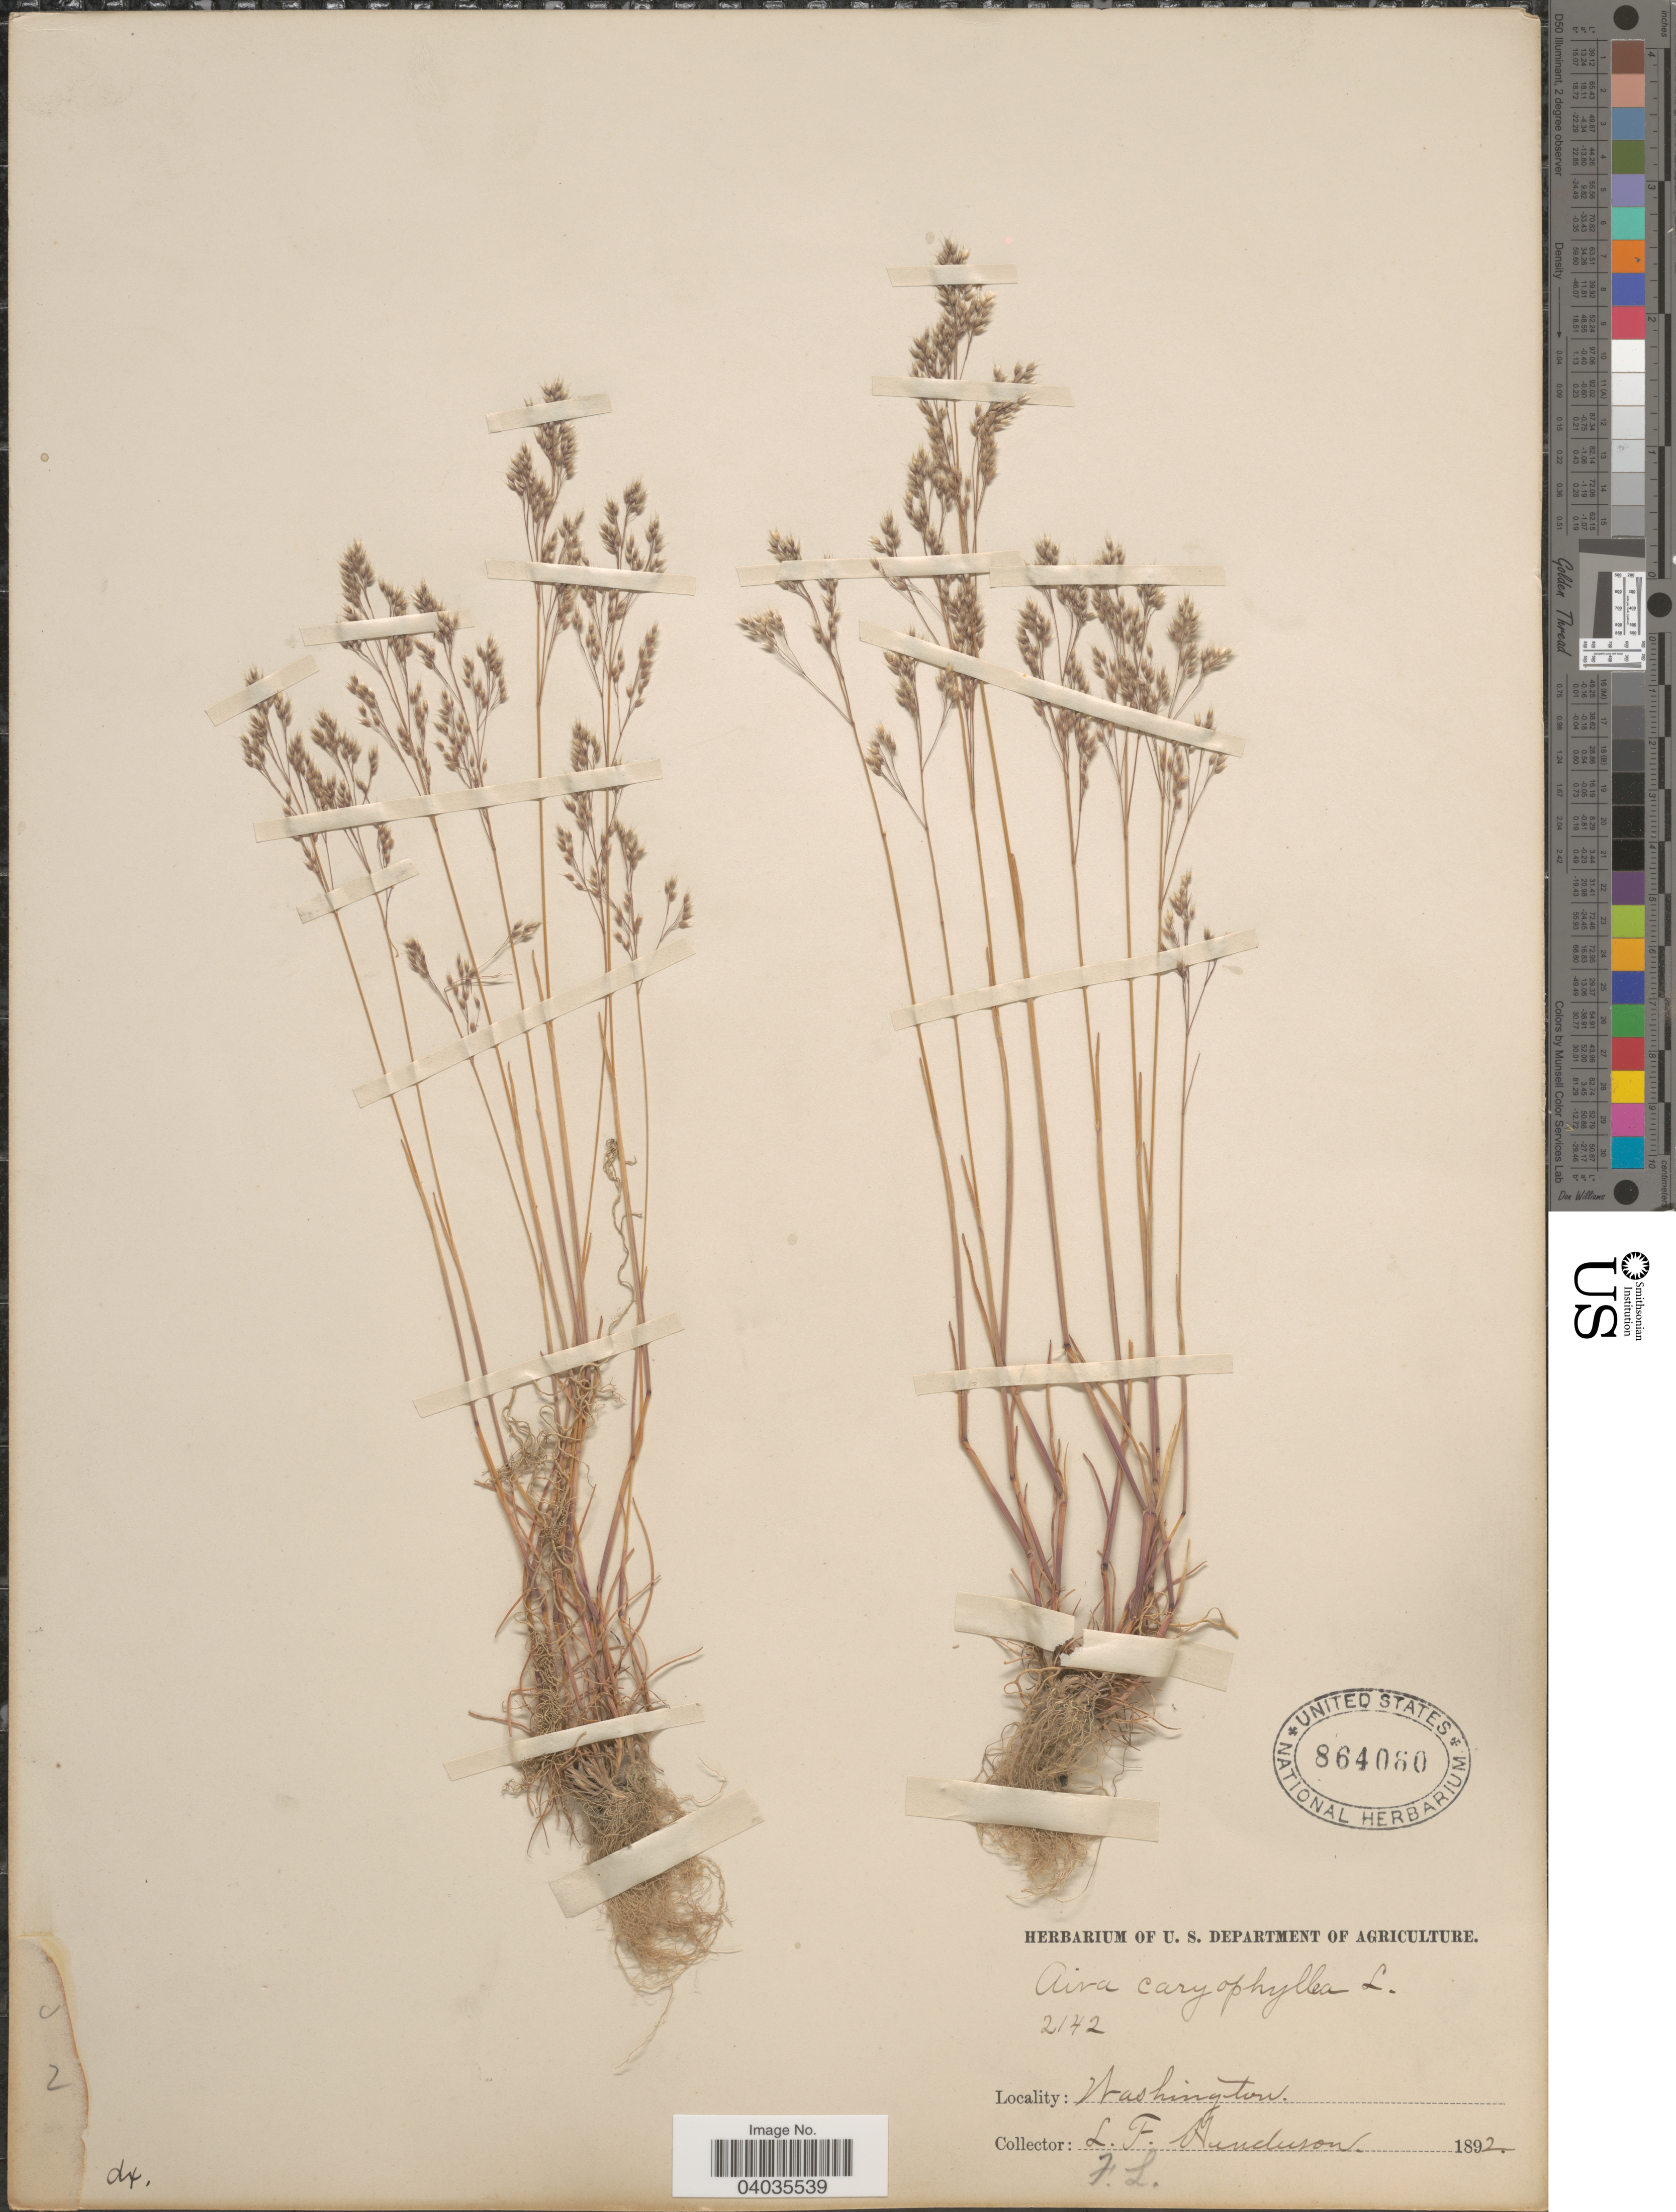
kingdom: Plantae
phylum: Tracheophyta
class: Liliopsida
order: Poales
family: Poaceae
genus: Aira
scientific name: Aira caryophyllea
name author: L.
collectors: L. Henderson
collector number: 2142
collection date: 1892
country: United States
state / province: Washington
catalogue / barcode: US 864060